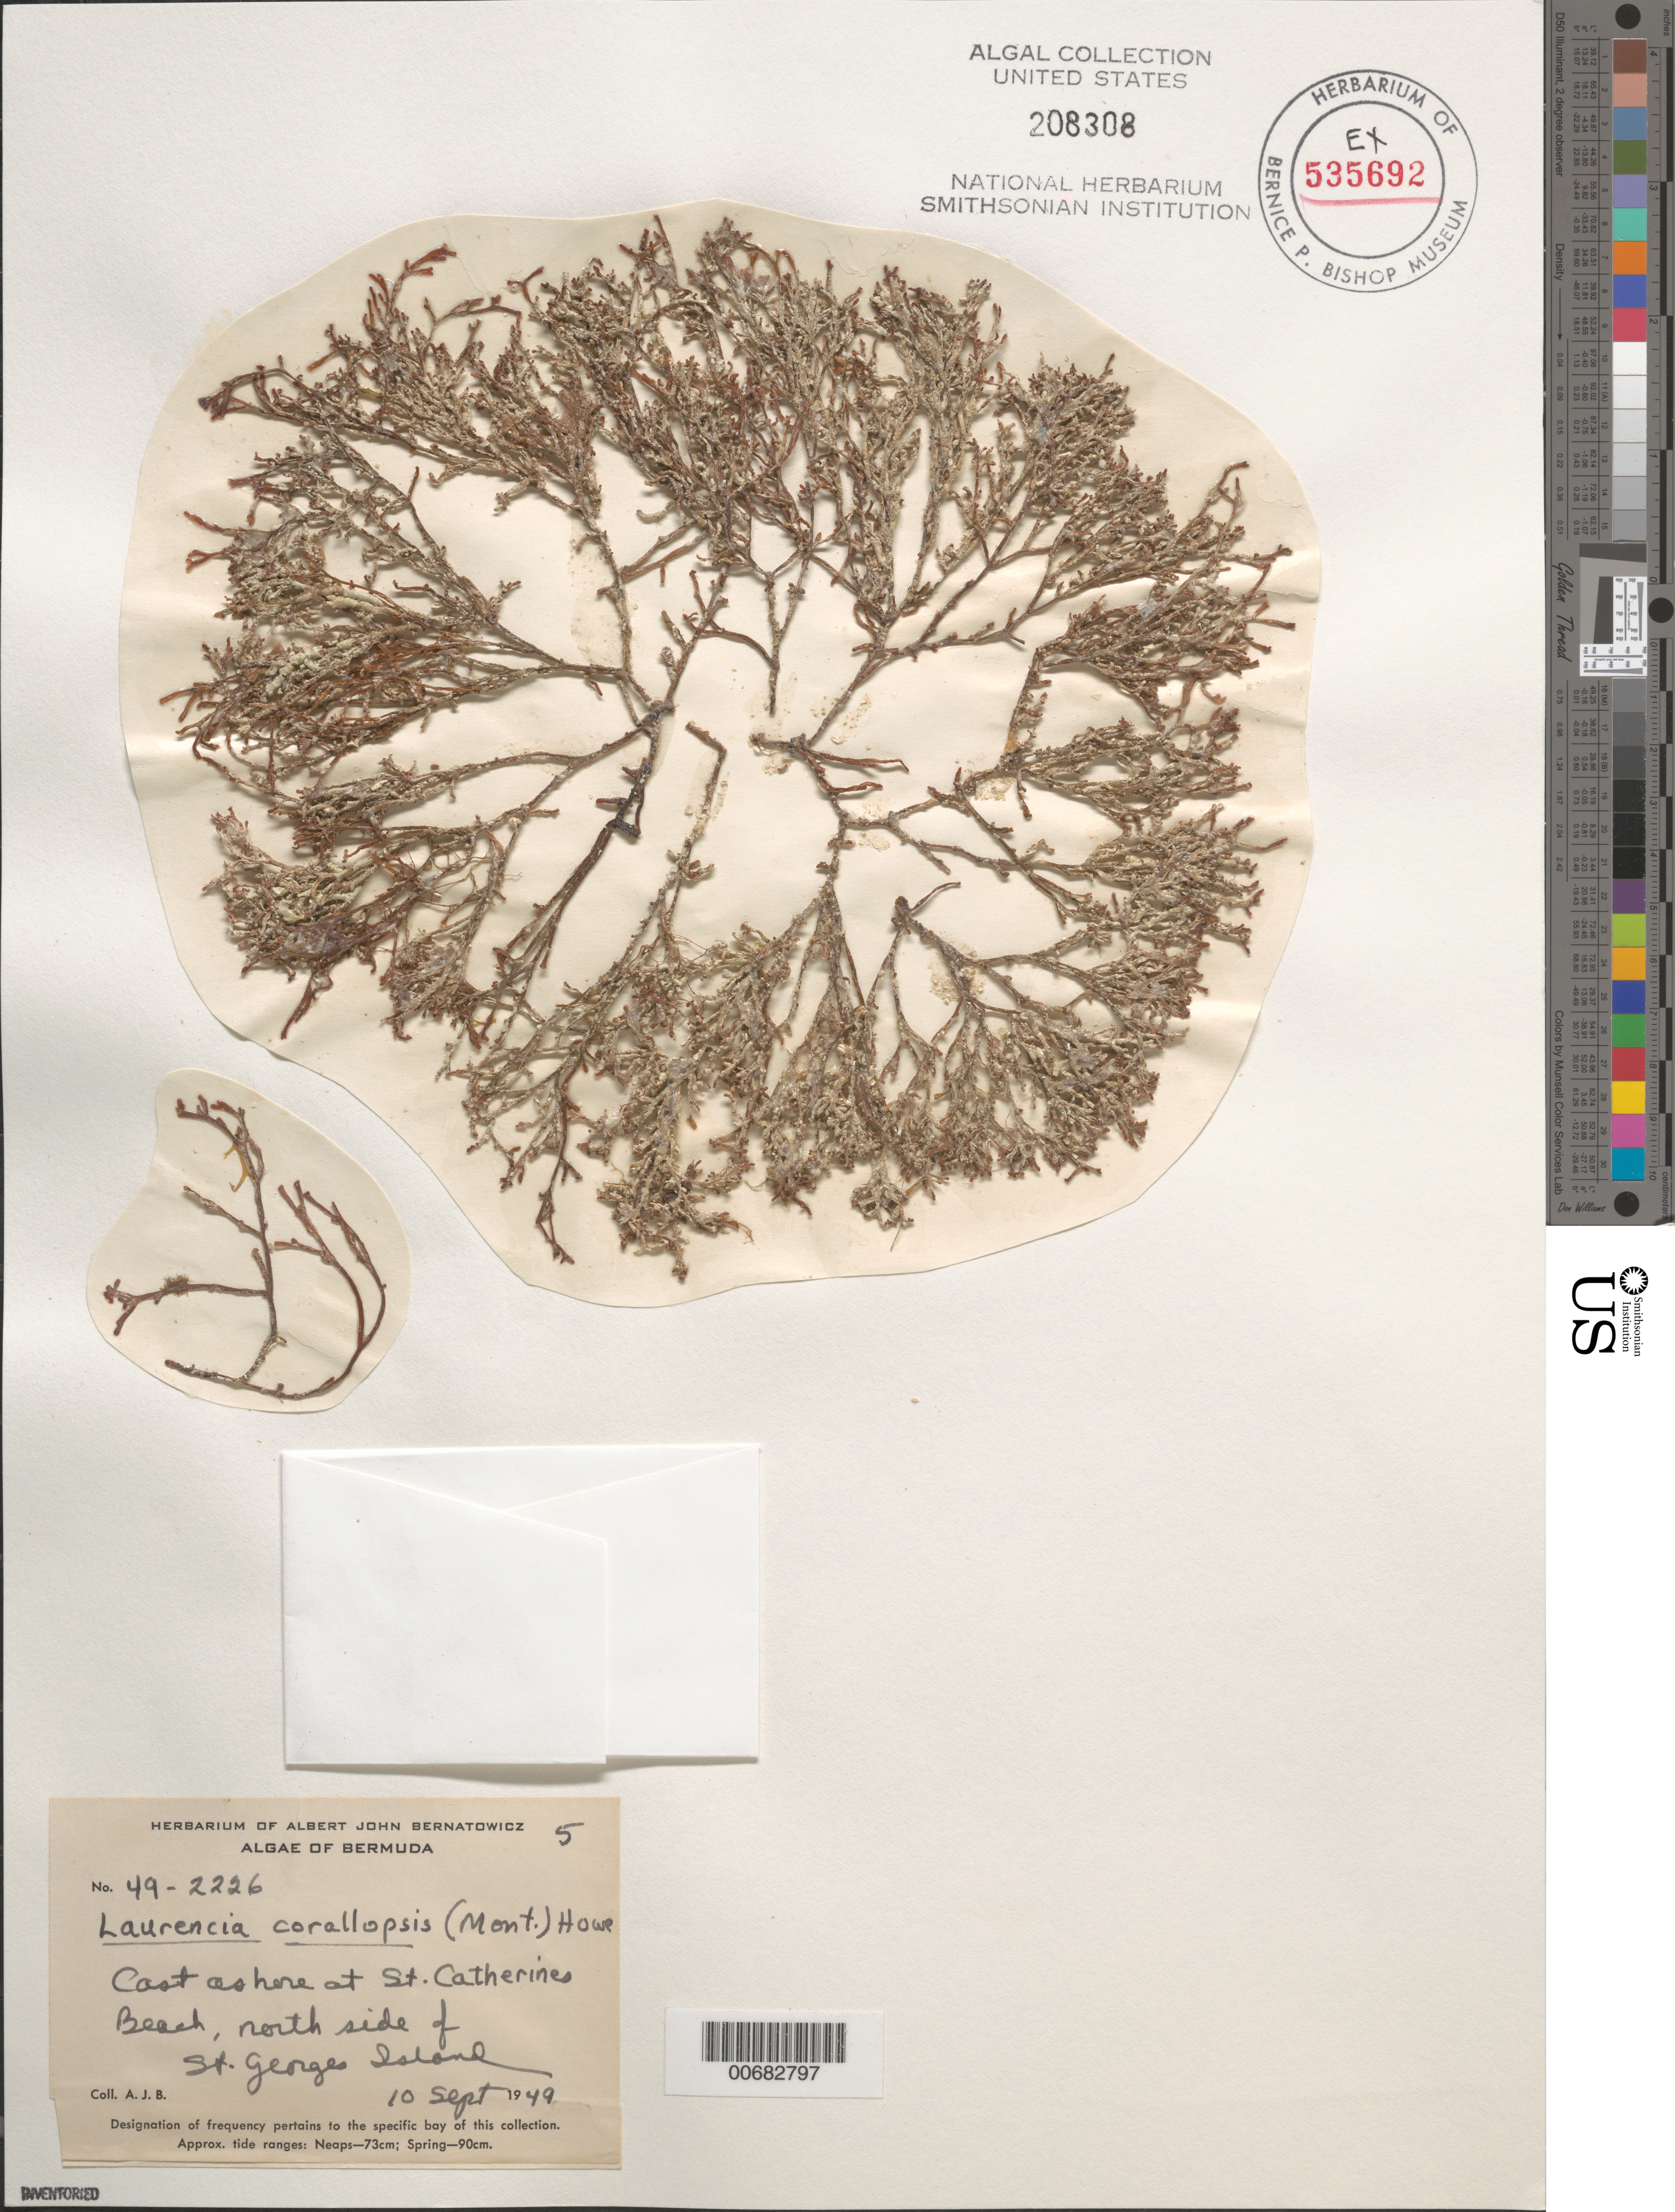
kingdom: Plantae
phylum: Rhodophyta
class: Florideophyceae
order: Ceramiales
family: Rhodomelaceae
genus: Palisada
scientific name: Palisada corallopsis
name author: (Montagne) Sentíes et al.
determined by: Algae name updating Project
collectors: A. Bernatowicz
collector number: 49-2226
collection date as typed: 10 Sep 1949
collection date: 1949-09-10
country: Bermuda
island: St. George's Island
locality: St. Catherines Beach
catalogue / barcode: US 208308